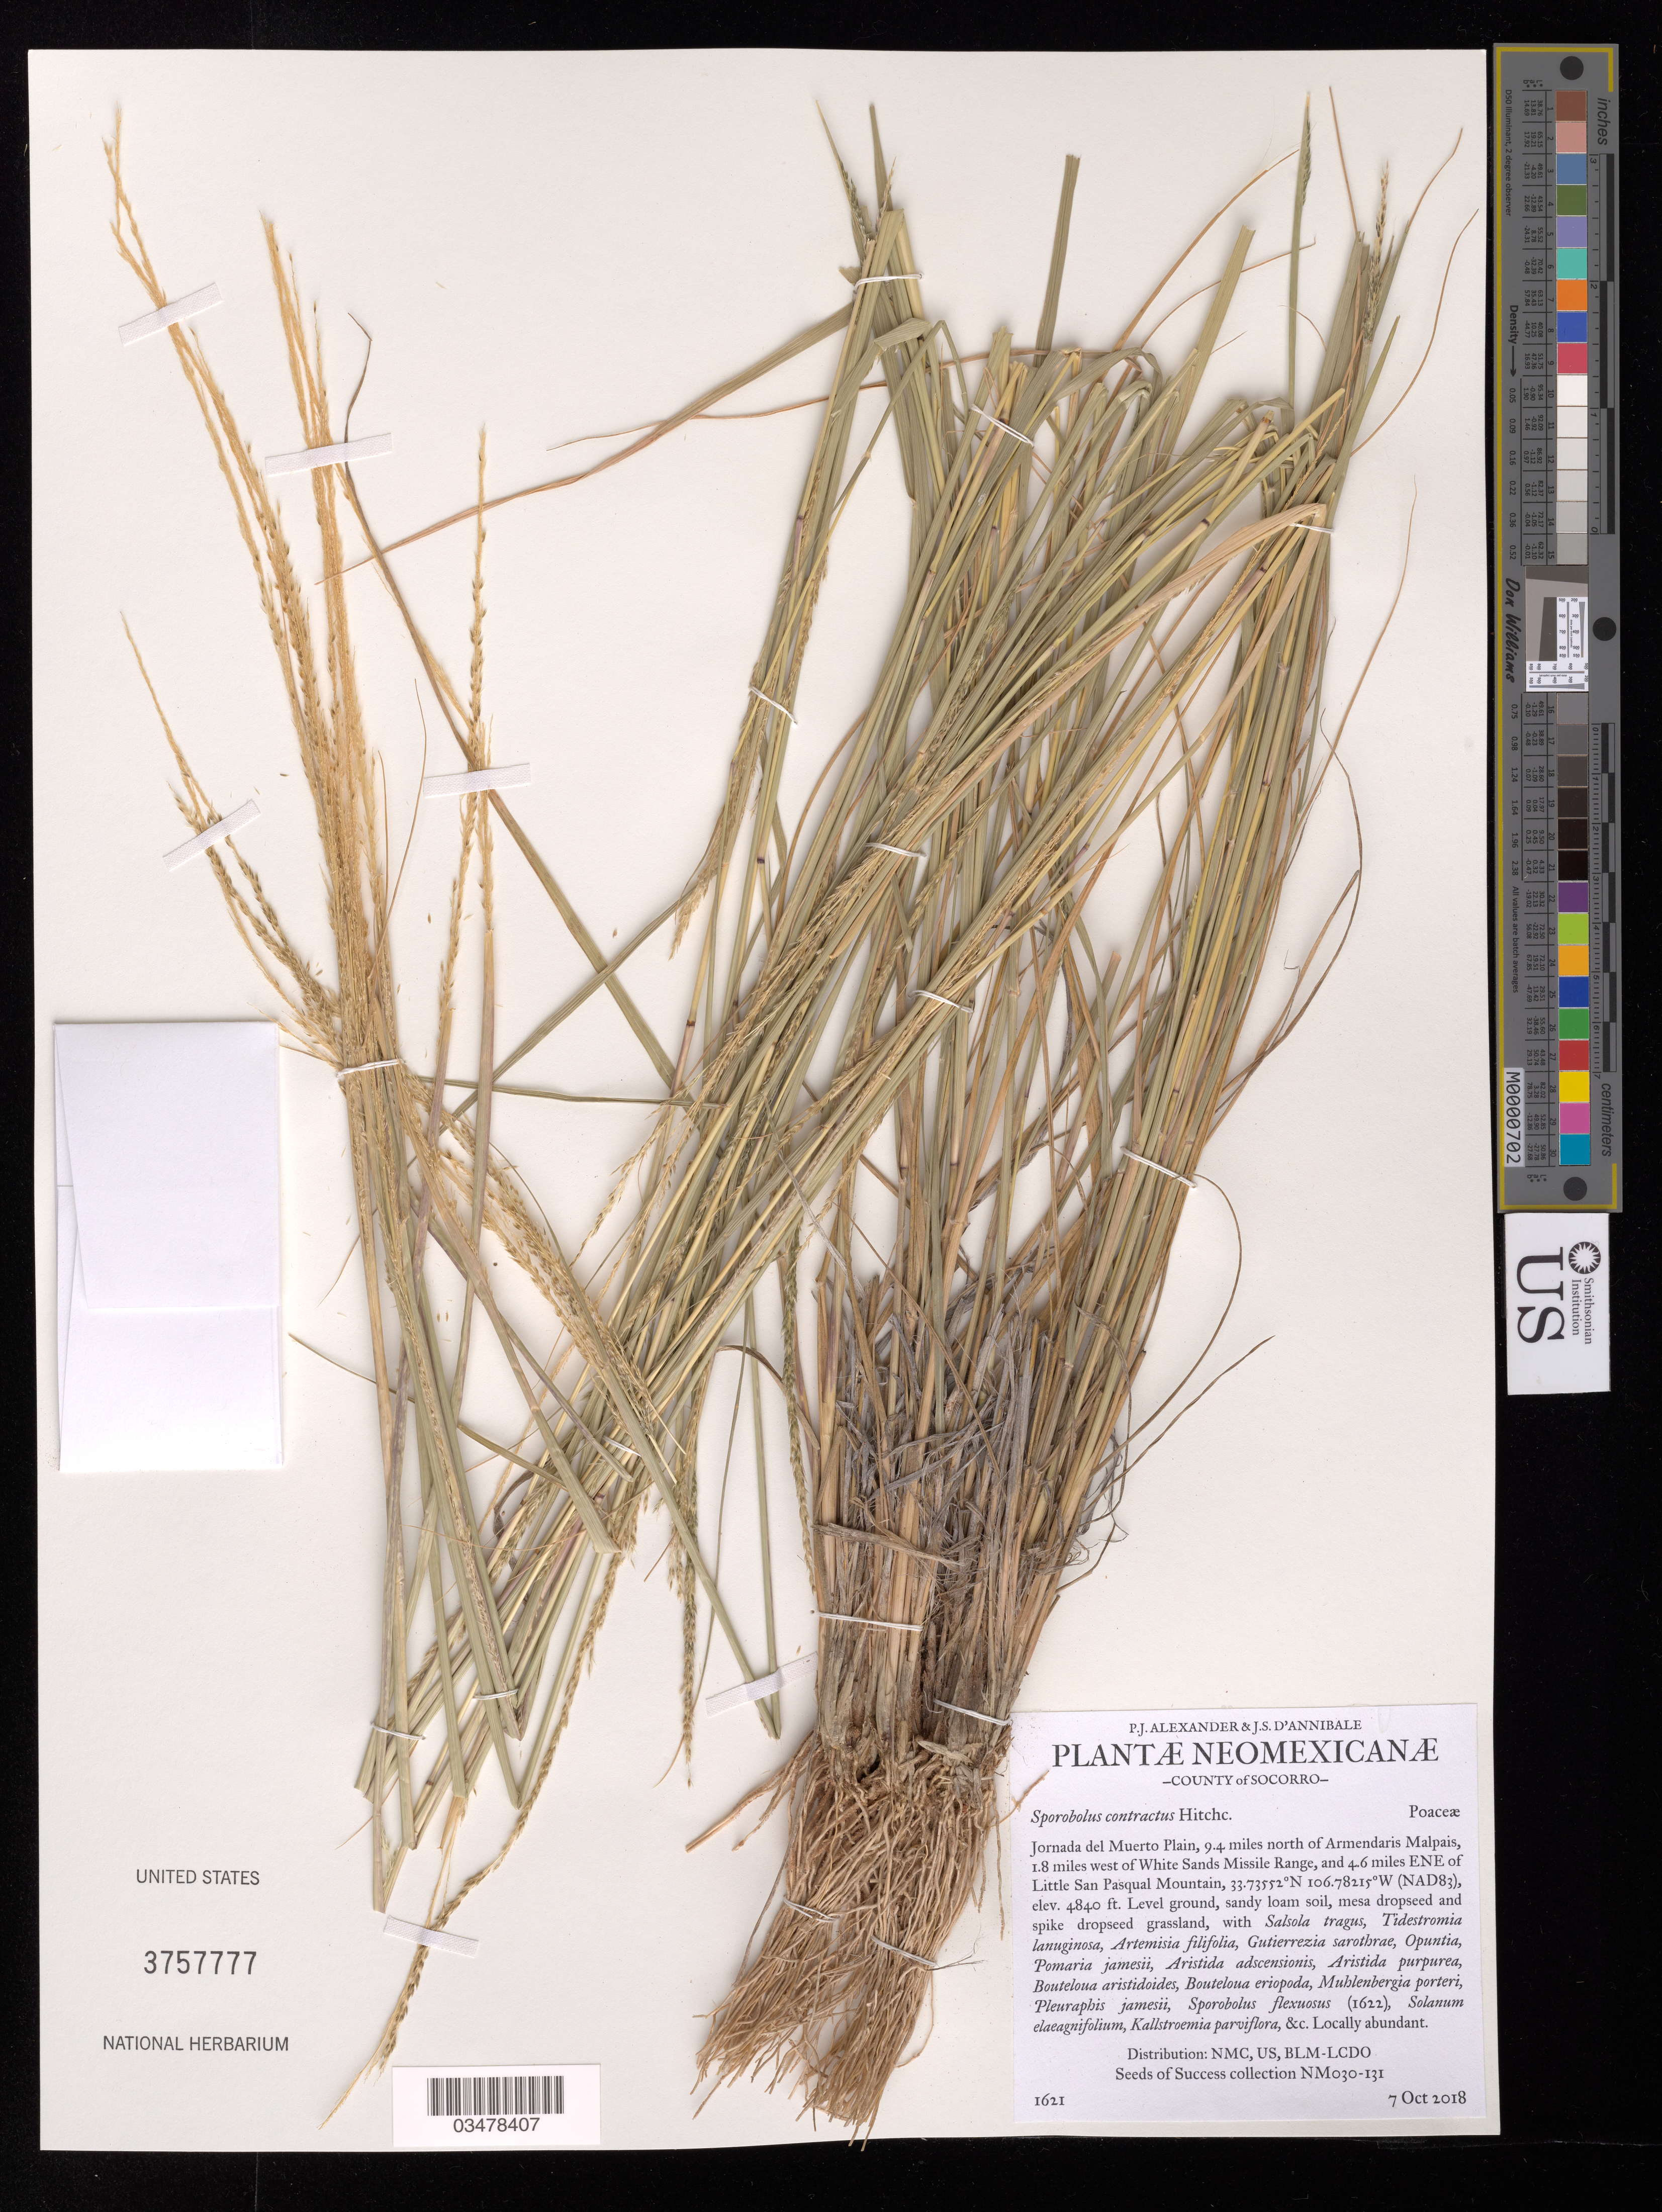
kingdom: Plantae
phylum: Tracheophyta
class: Liliopsida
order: Poales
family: Poaceae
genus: Sporobolus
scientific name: Sporobolus contractus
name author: Hitchc.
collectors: P. Alexander & J. D'Annibale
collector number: NM030-131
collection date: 2018-10-07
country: United States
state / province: New Mexico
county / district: Socorro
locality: Allotment 01285. Jordana del Muerto Plain, 9.4 mi. of Armendaris Malpais and 1.8 mi. W of White Sands Missile Range and 4.6 mi. ENE of Little San Pasqual Mtn.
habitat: Ecological site: R042XA051NM, Sandy loam soil. With Salsola tragus, Artemisia filifolia, Pomaria jamesii, etc.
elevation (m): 1475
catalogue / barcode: US 3757777